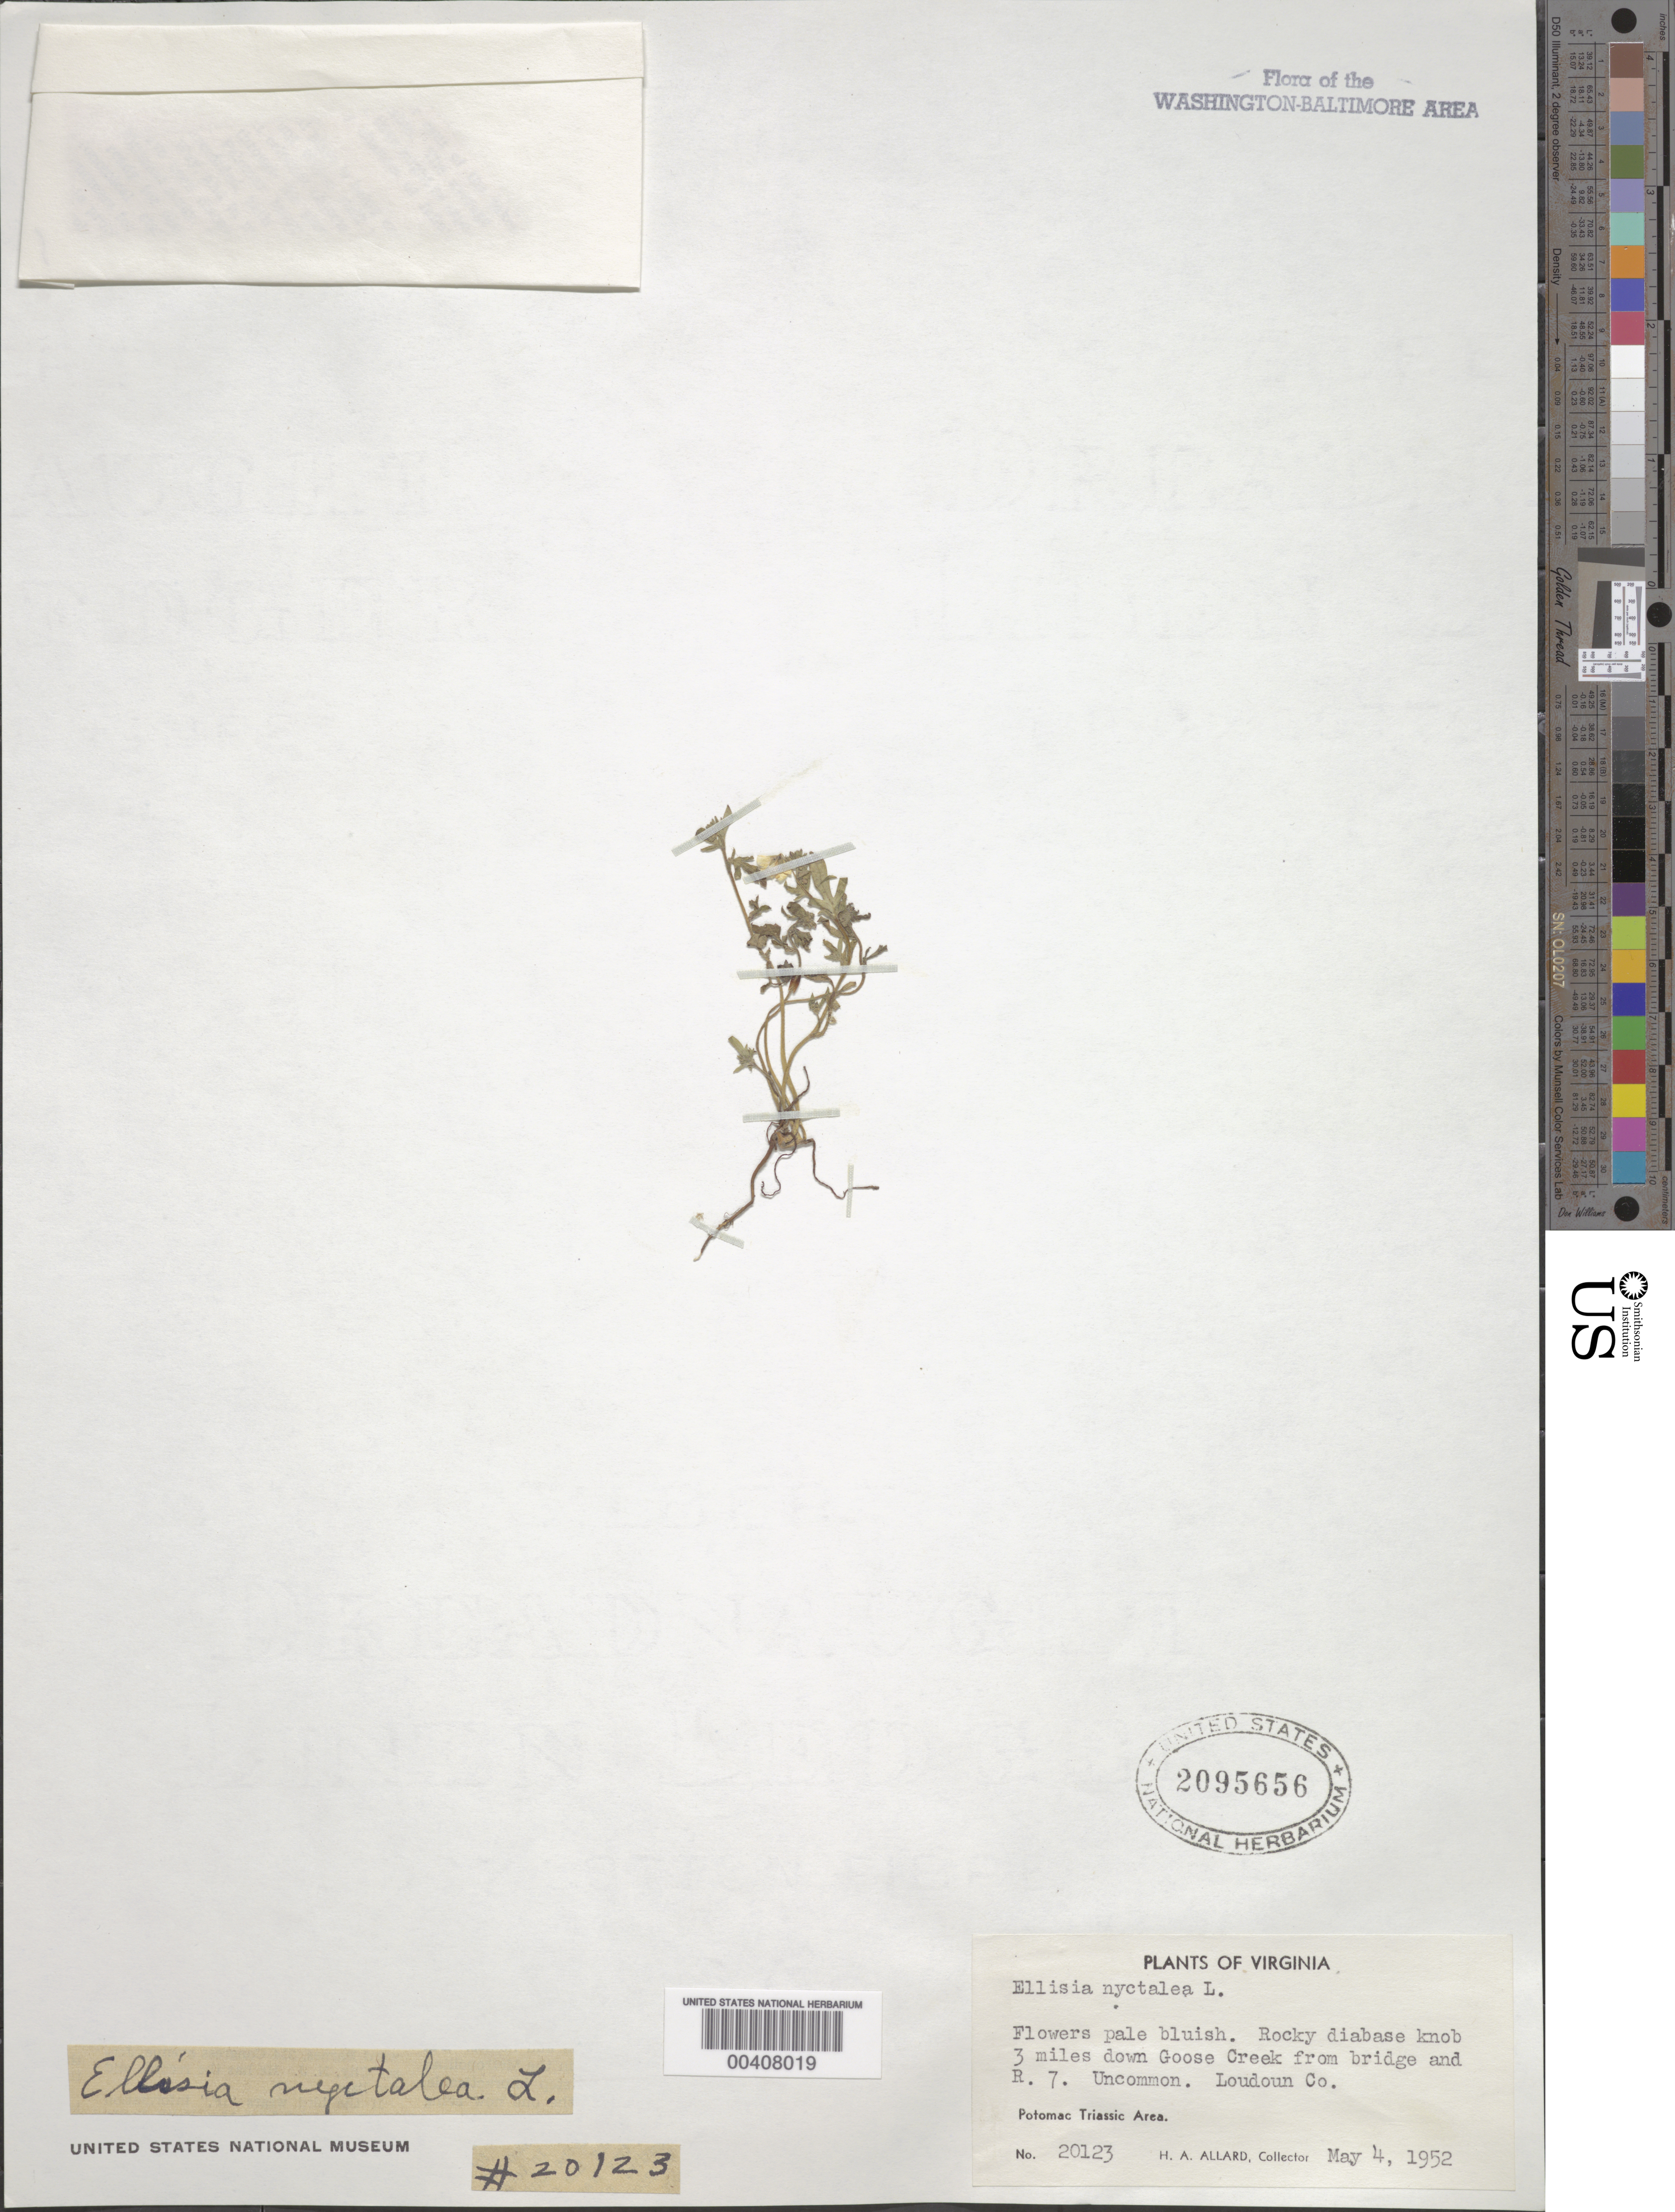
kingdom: Plantae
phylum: Tracheophyta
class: Magnoliopsida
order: Boraginales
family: Hydrophyllaceae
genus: Ellisia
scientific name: Ellisia nyctelea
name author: L.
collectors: H. A. Allard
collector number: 20123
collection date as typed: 04 May 1952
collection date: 1952-05-04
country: United States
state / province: Virginia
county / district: Loudoun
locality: Goose Creek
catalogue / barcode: US 2095656